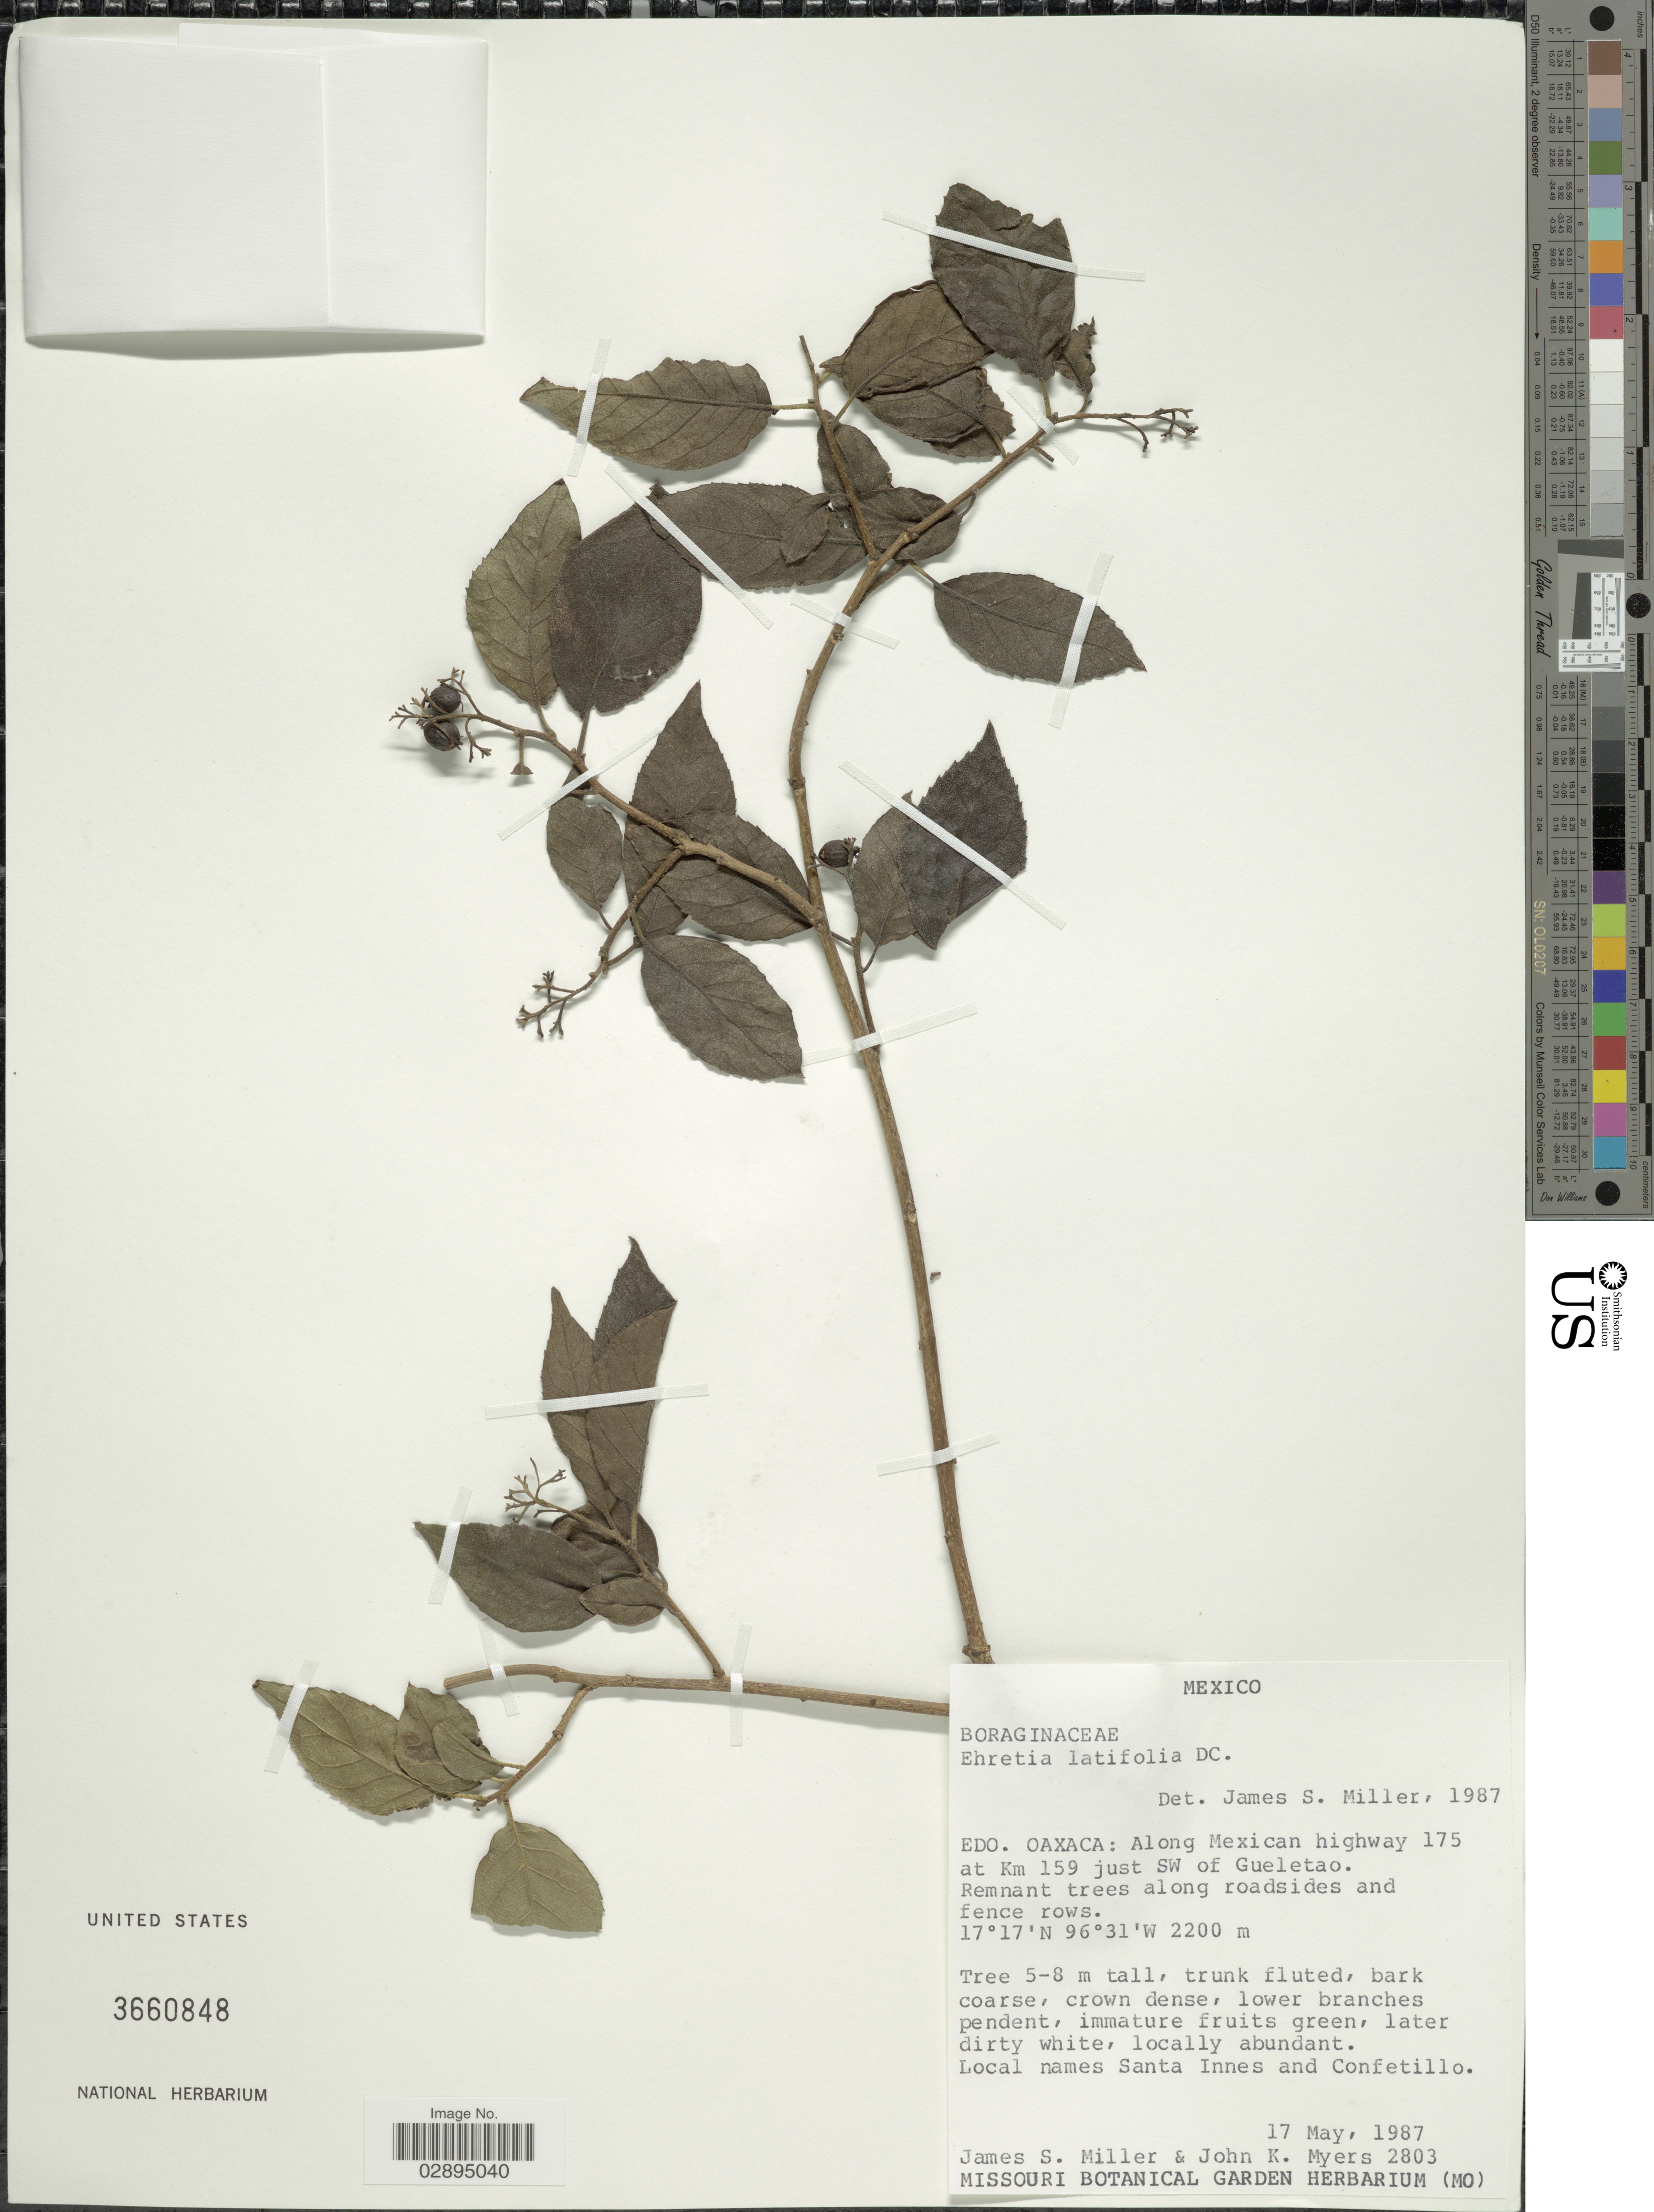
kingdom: Plantae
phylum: Tracheophyta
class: Magnoliopsida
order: Boraginales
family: Ehretiaceae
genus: Ehretia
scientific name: Ehretia latifolia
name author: DC.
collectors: J. S. Miller & J. Myers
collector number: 2803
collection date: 1987-05-17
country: Mexico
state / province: Oaxaca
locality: Edo. Oaxaca: Along Mexican highway at Km 159 just SW of Gueletao.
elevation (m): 2200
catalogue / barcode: US 3660848